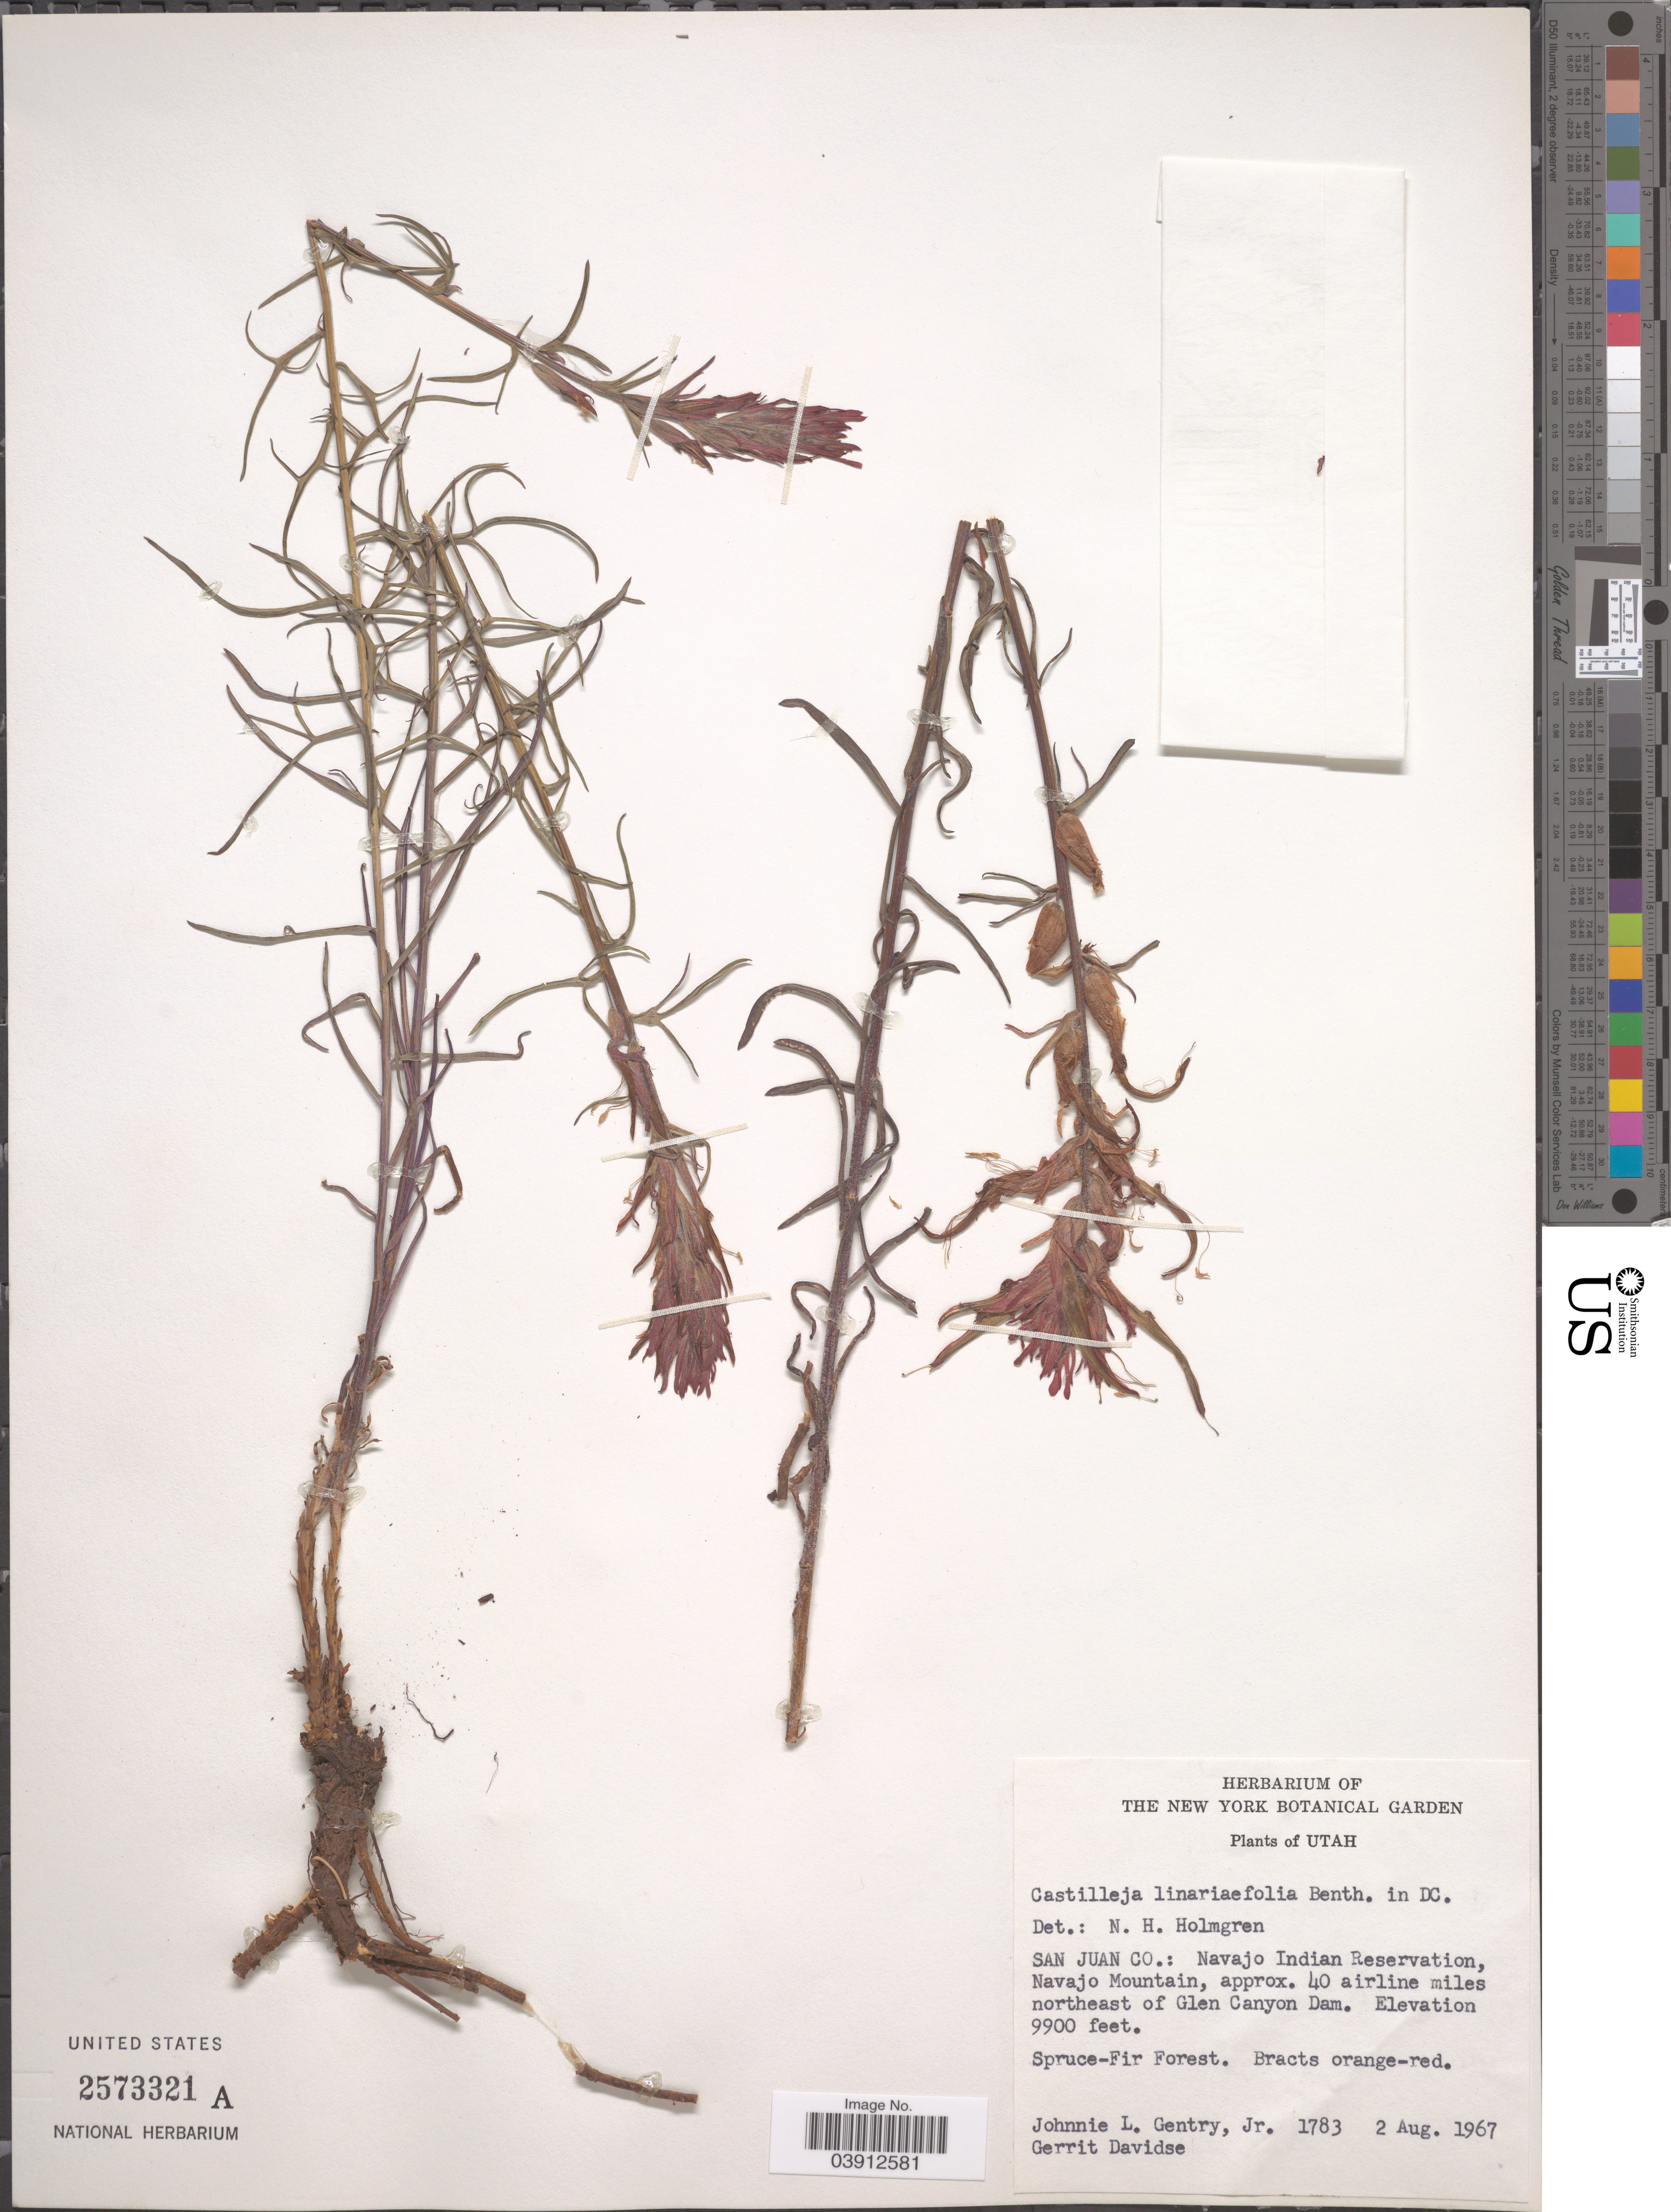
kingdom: Plantae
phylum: Tracheophyta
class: Magnoliopsida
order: Lamiales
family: Orobanchaceae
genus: Castilleja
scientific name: Castilleja linariifolia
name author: Benth.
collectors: J. L. Gentry & G. Davidse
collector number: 1783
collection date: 1967-08-02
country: United States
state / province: Utah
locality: San Juan Co.: Navajo Indian Reservation, Navajo Mountain, approx. 40 airline miles northeast of Glen Canyon Dam.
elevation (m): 3018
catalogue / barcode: US 2573321A